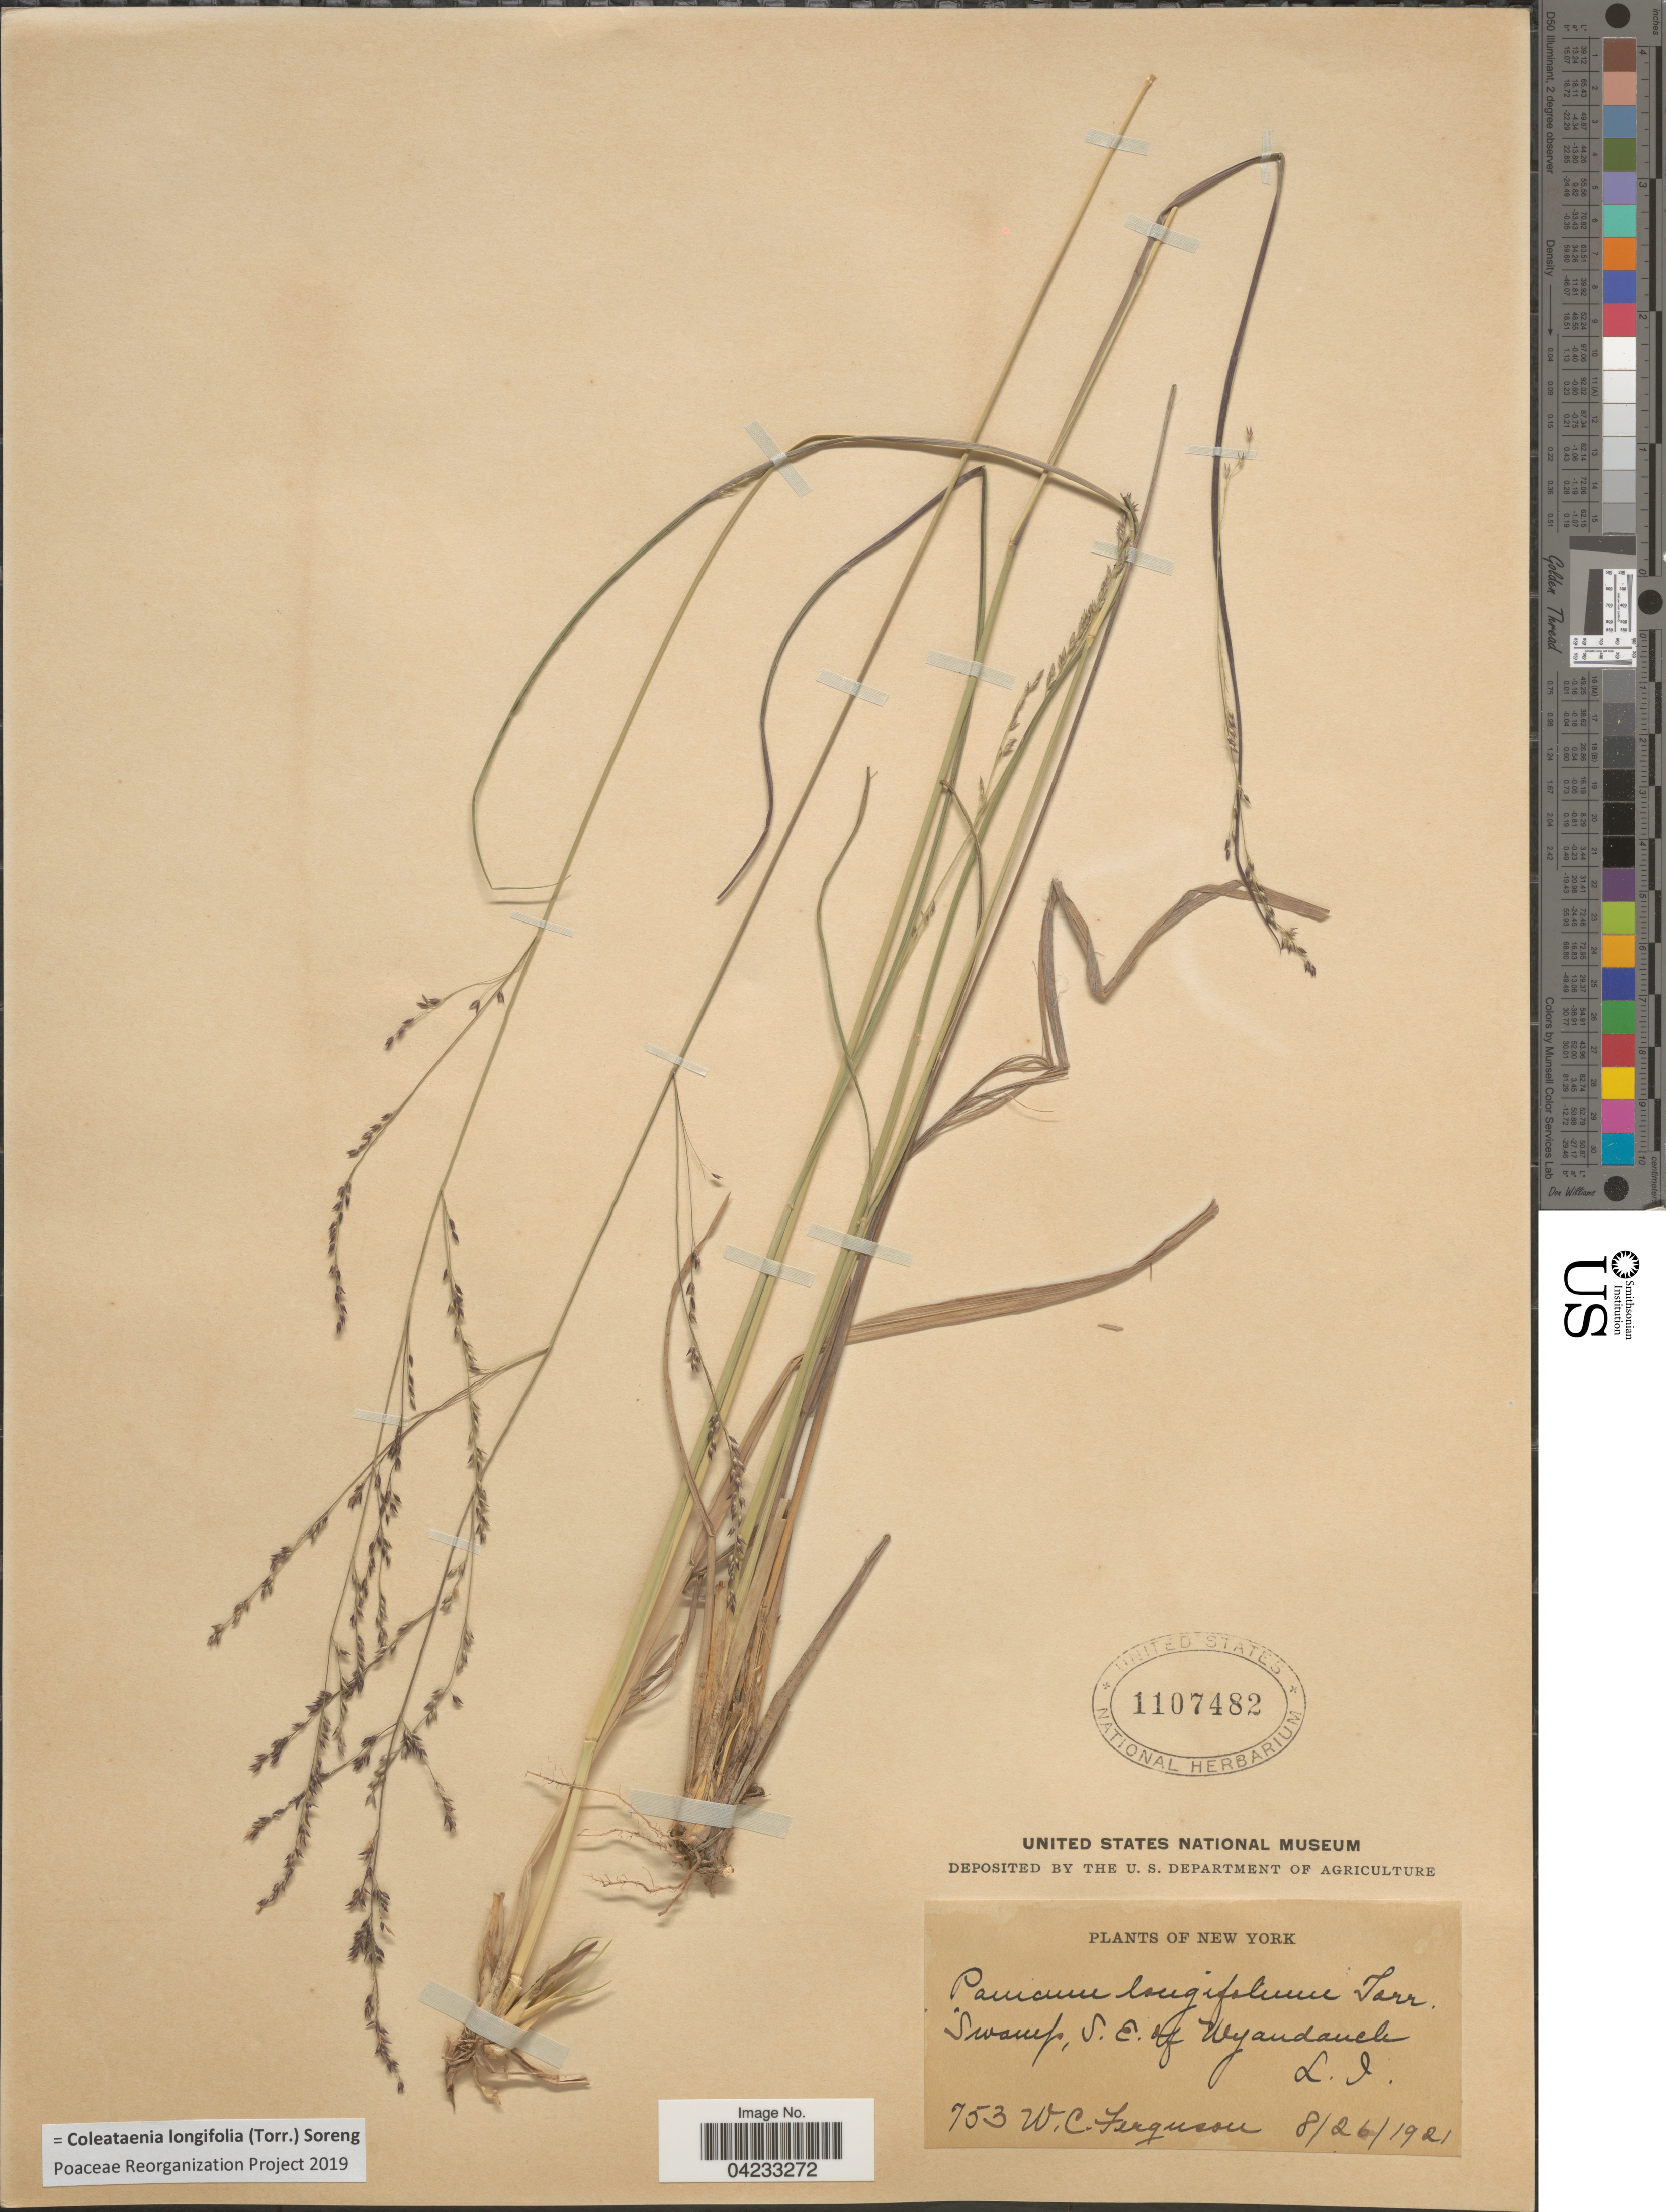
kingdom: Plantae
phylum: Tracheophyta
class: Liliopsida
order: Poales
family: Poaceae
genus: Coleataenia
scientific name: Coleataenia longifolia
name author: (Torr.) Soreng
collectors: W. Ferguson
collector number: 753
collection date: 1921-08-26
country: United States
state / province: New York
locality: Swamp, S.E. of Wyandanch. L.I.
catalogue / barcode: US 1107482